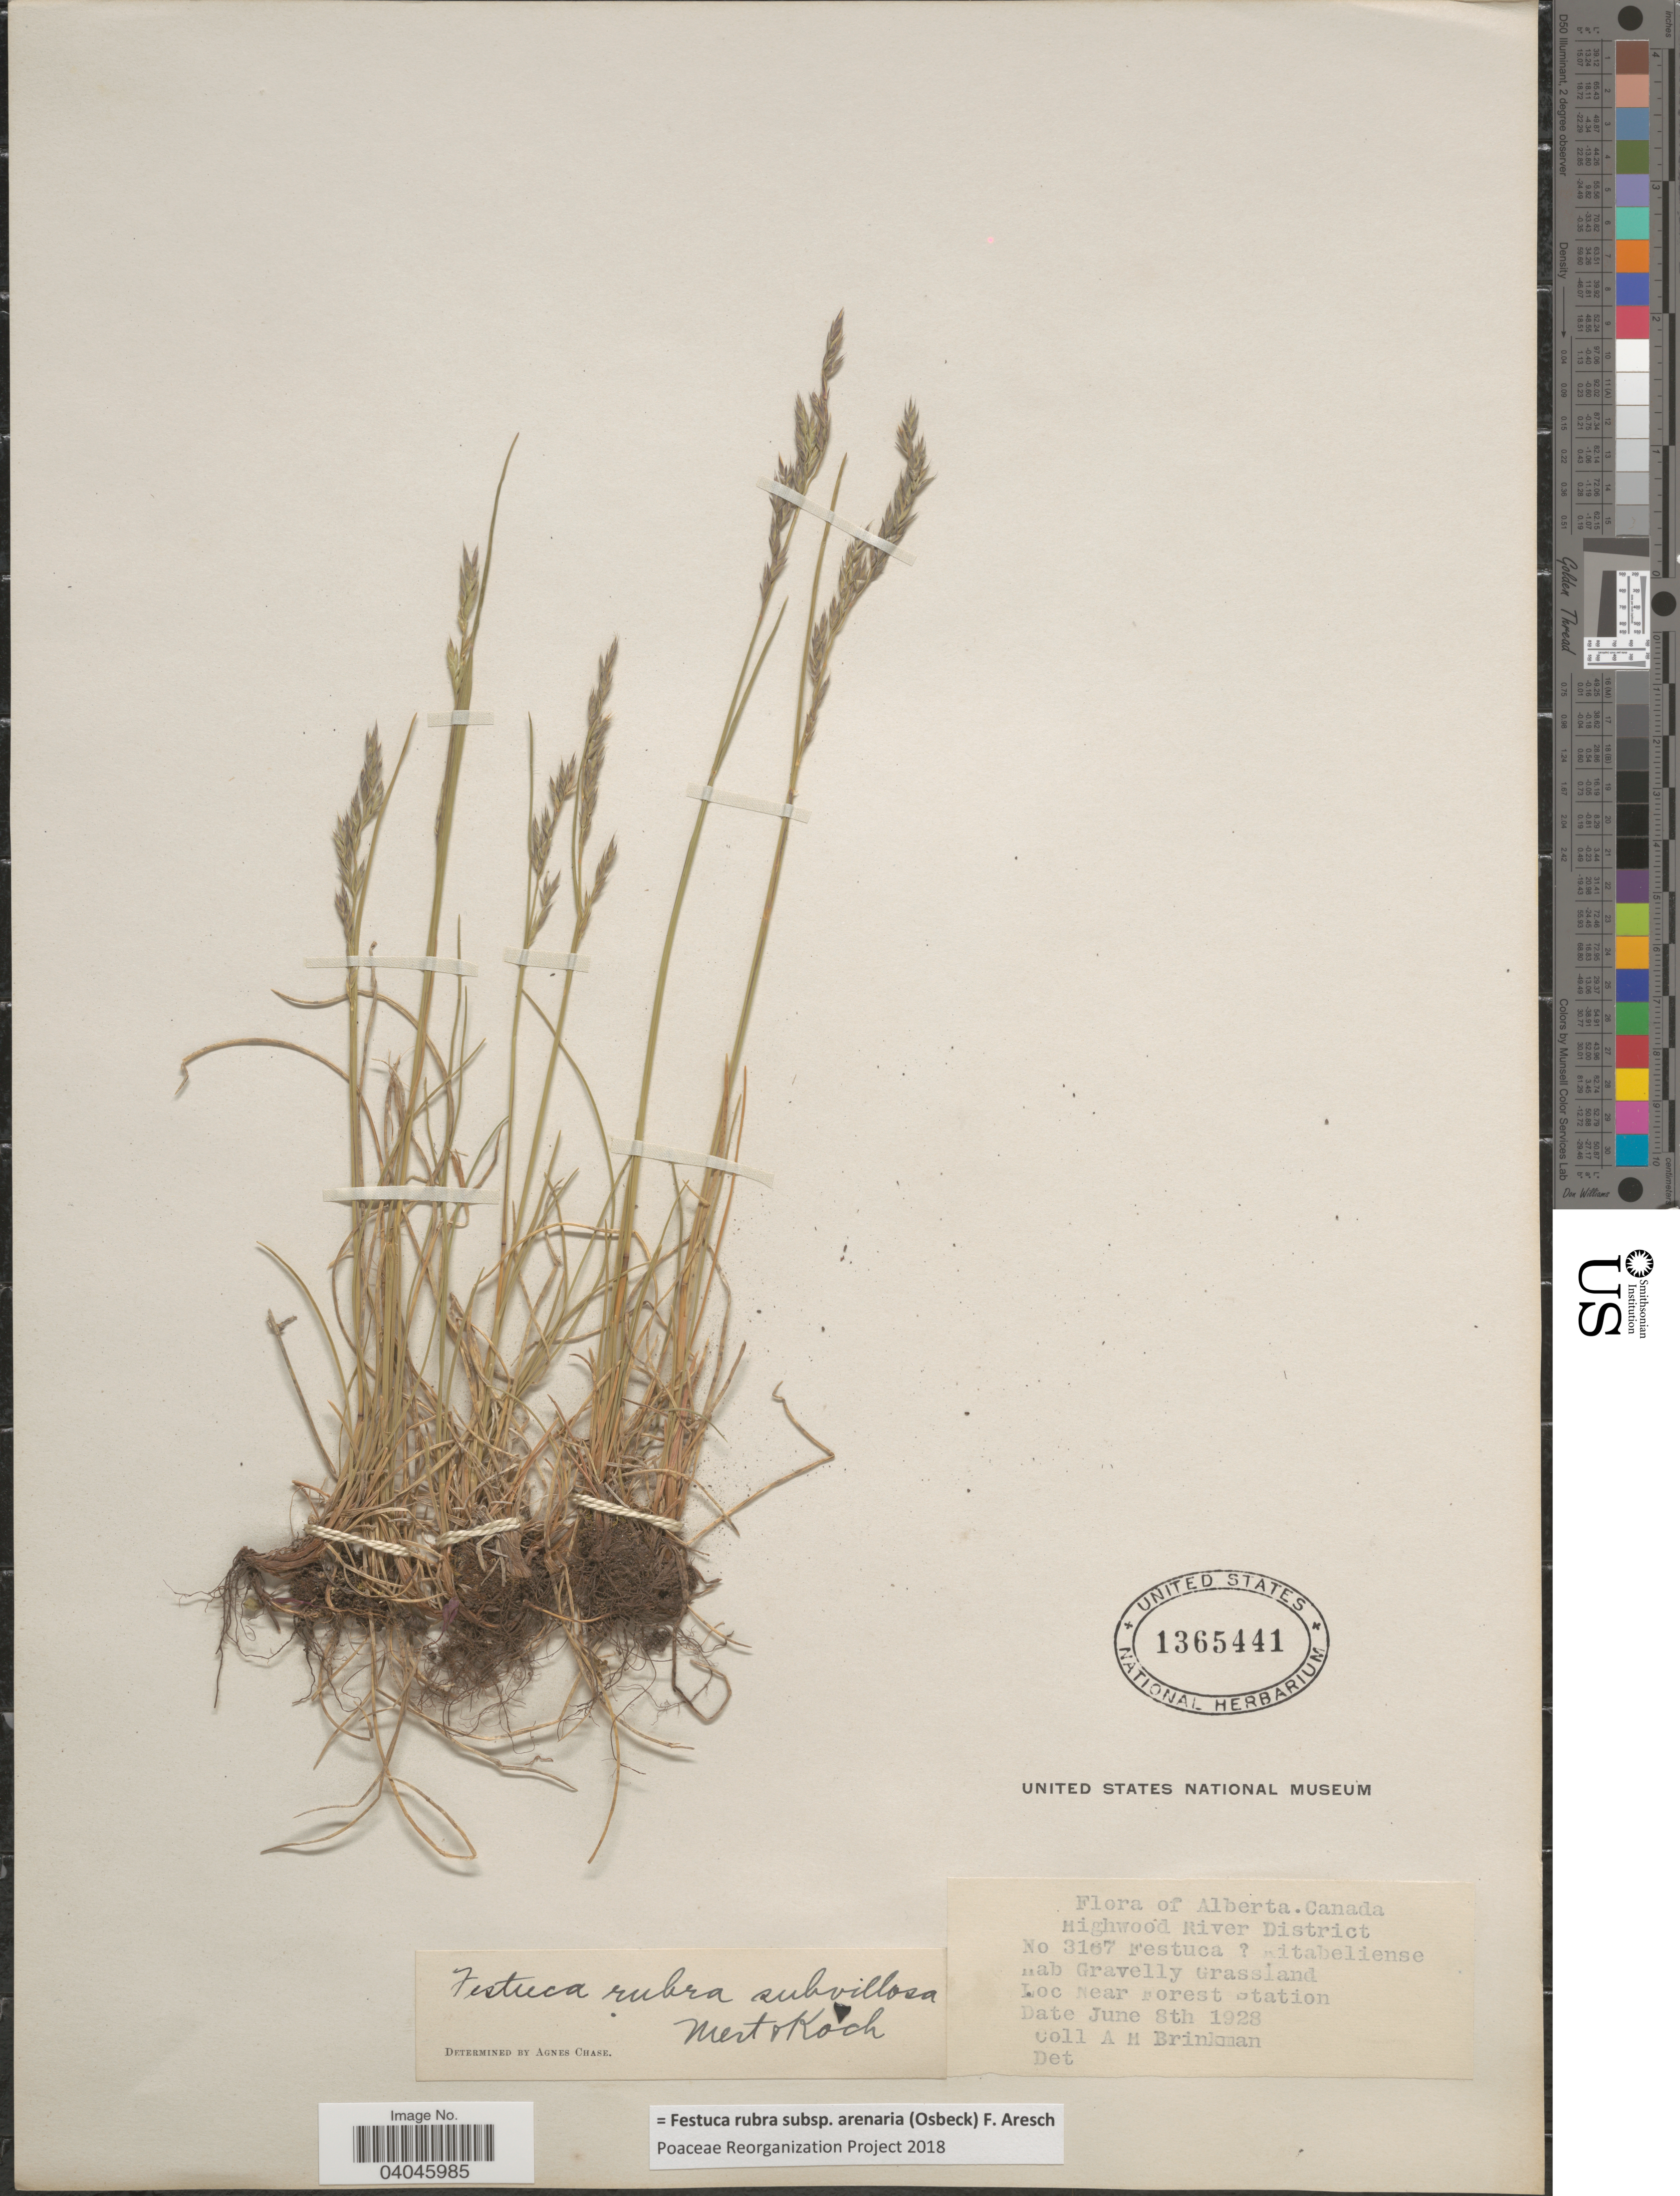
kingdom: Plantae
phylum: Tracheophyta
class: Liliopsida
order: Poales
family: Poaceae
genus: Festuca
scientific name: Festuca rubra subsp. arenaria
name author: (Osbeck) F. Aresch.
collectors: A. Brinkman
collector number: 3167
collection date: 1928-06-08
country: Canada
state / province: Alberta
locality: Highwood River District. Gravelly Grassland. Near Forest Station.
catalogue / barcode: US 1365441